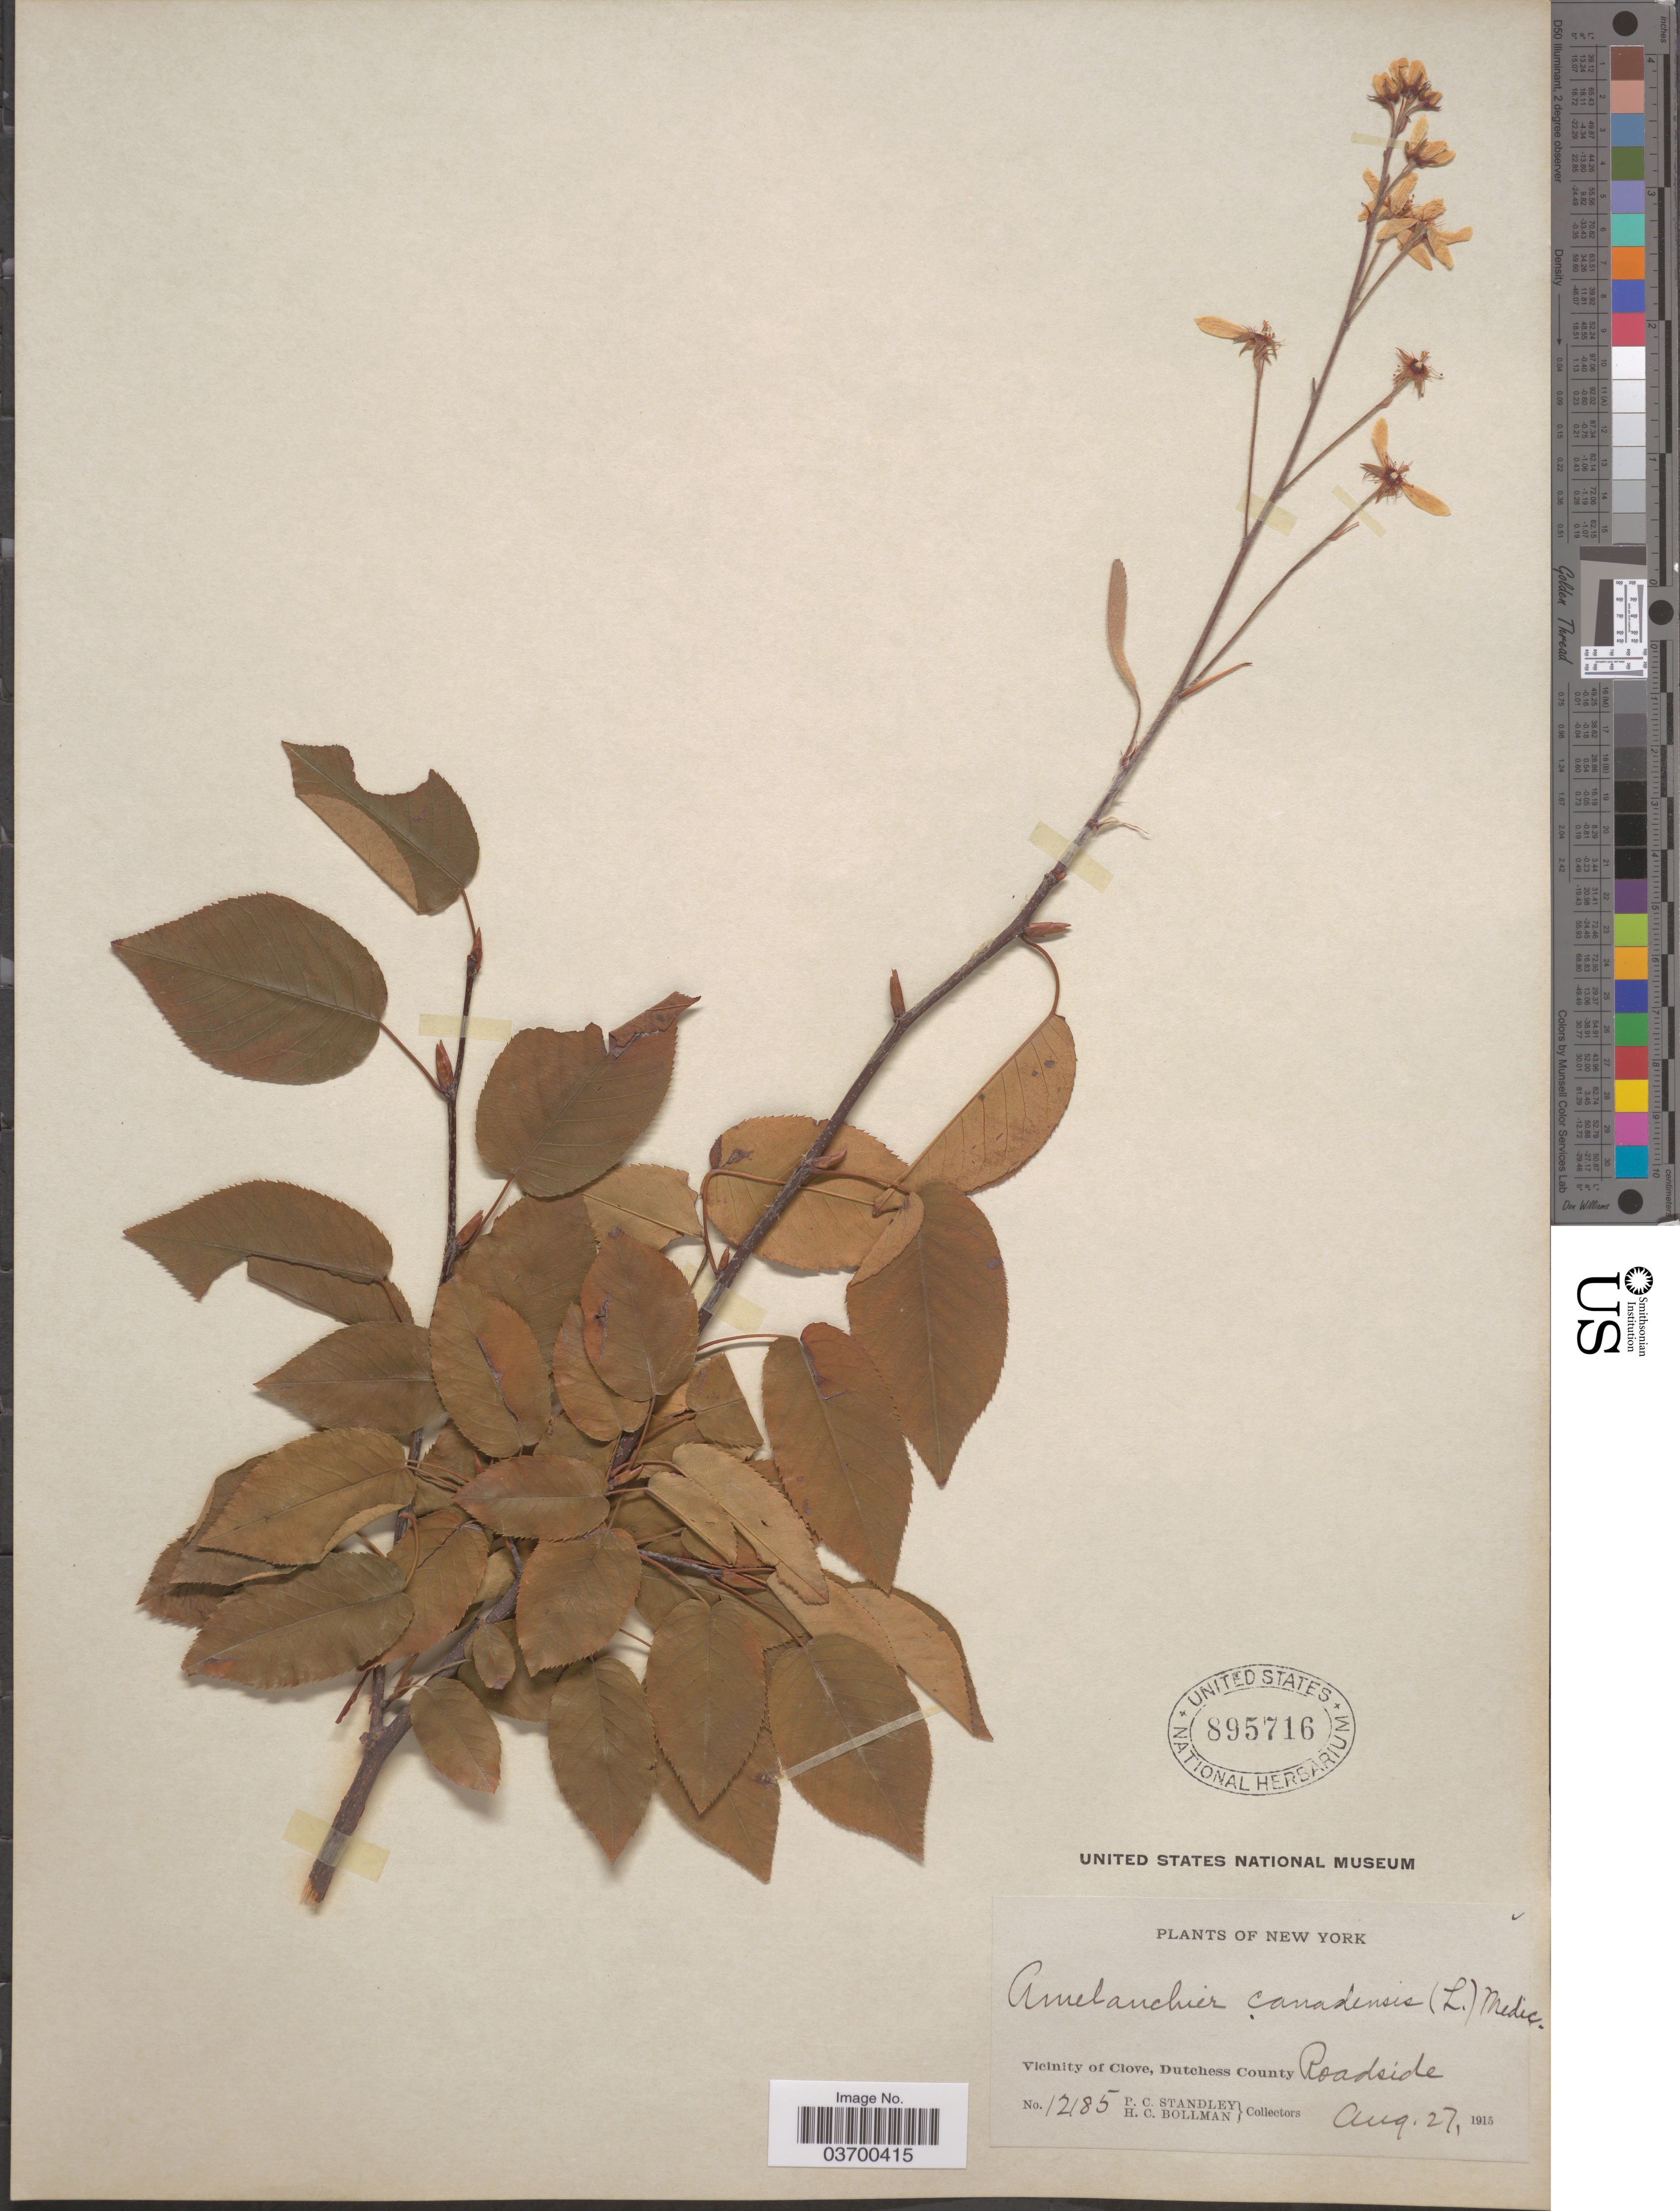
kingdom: Plantae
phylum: Tracheophyta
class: Magnoliopsida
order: Rosales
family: Rosaceae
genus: Amelanchier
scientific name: Amelanchier canadensis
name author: (L.) Medic.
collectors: P. C. Standley & H. C. Bollman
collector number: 12185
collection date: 1915-08-27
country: United States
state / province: New York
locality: Vicinity of Clove, Dutchess County Roadside.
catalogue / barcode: US 895716